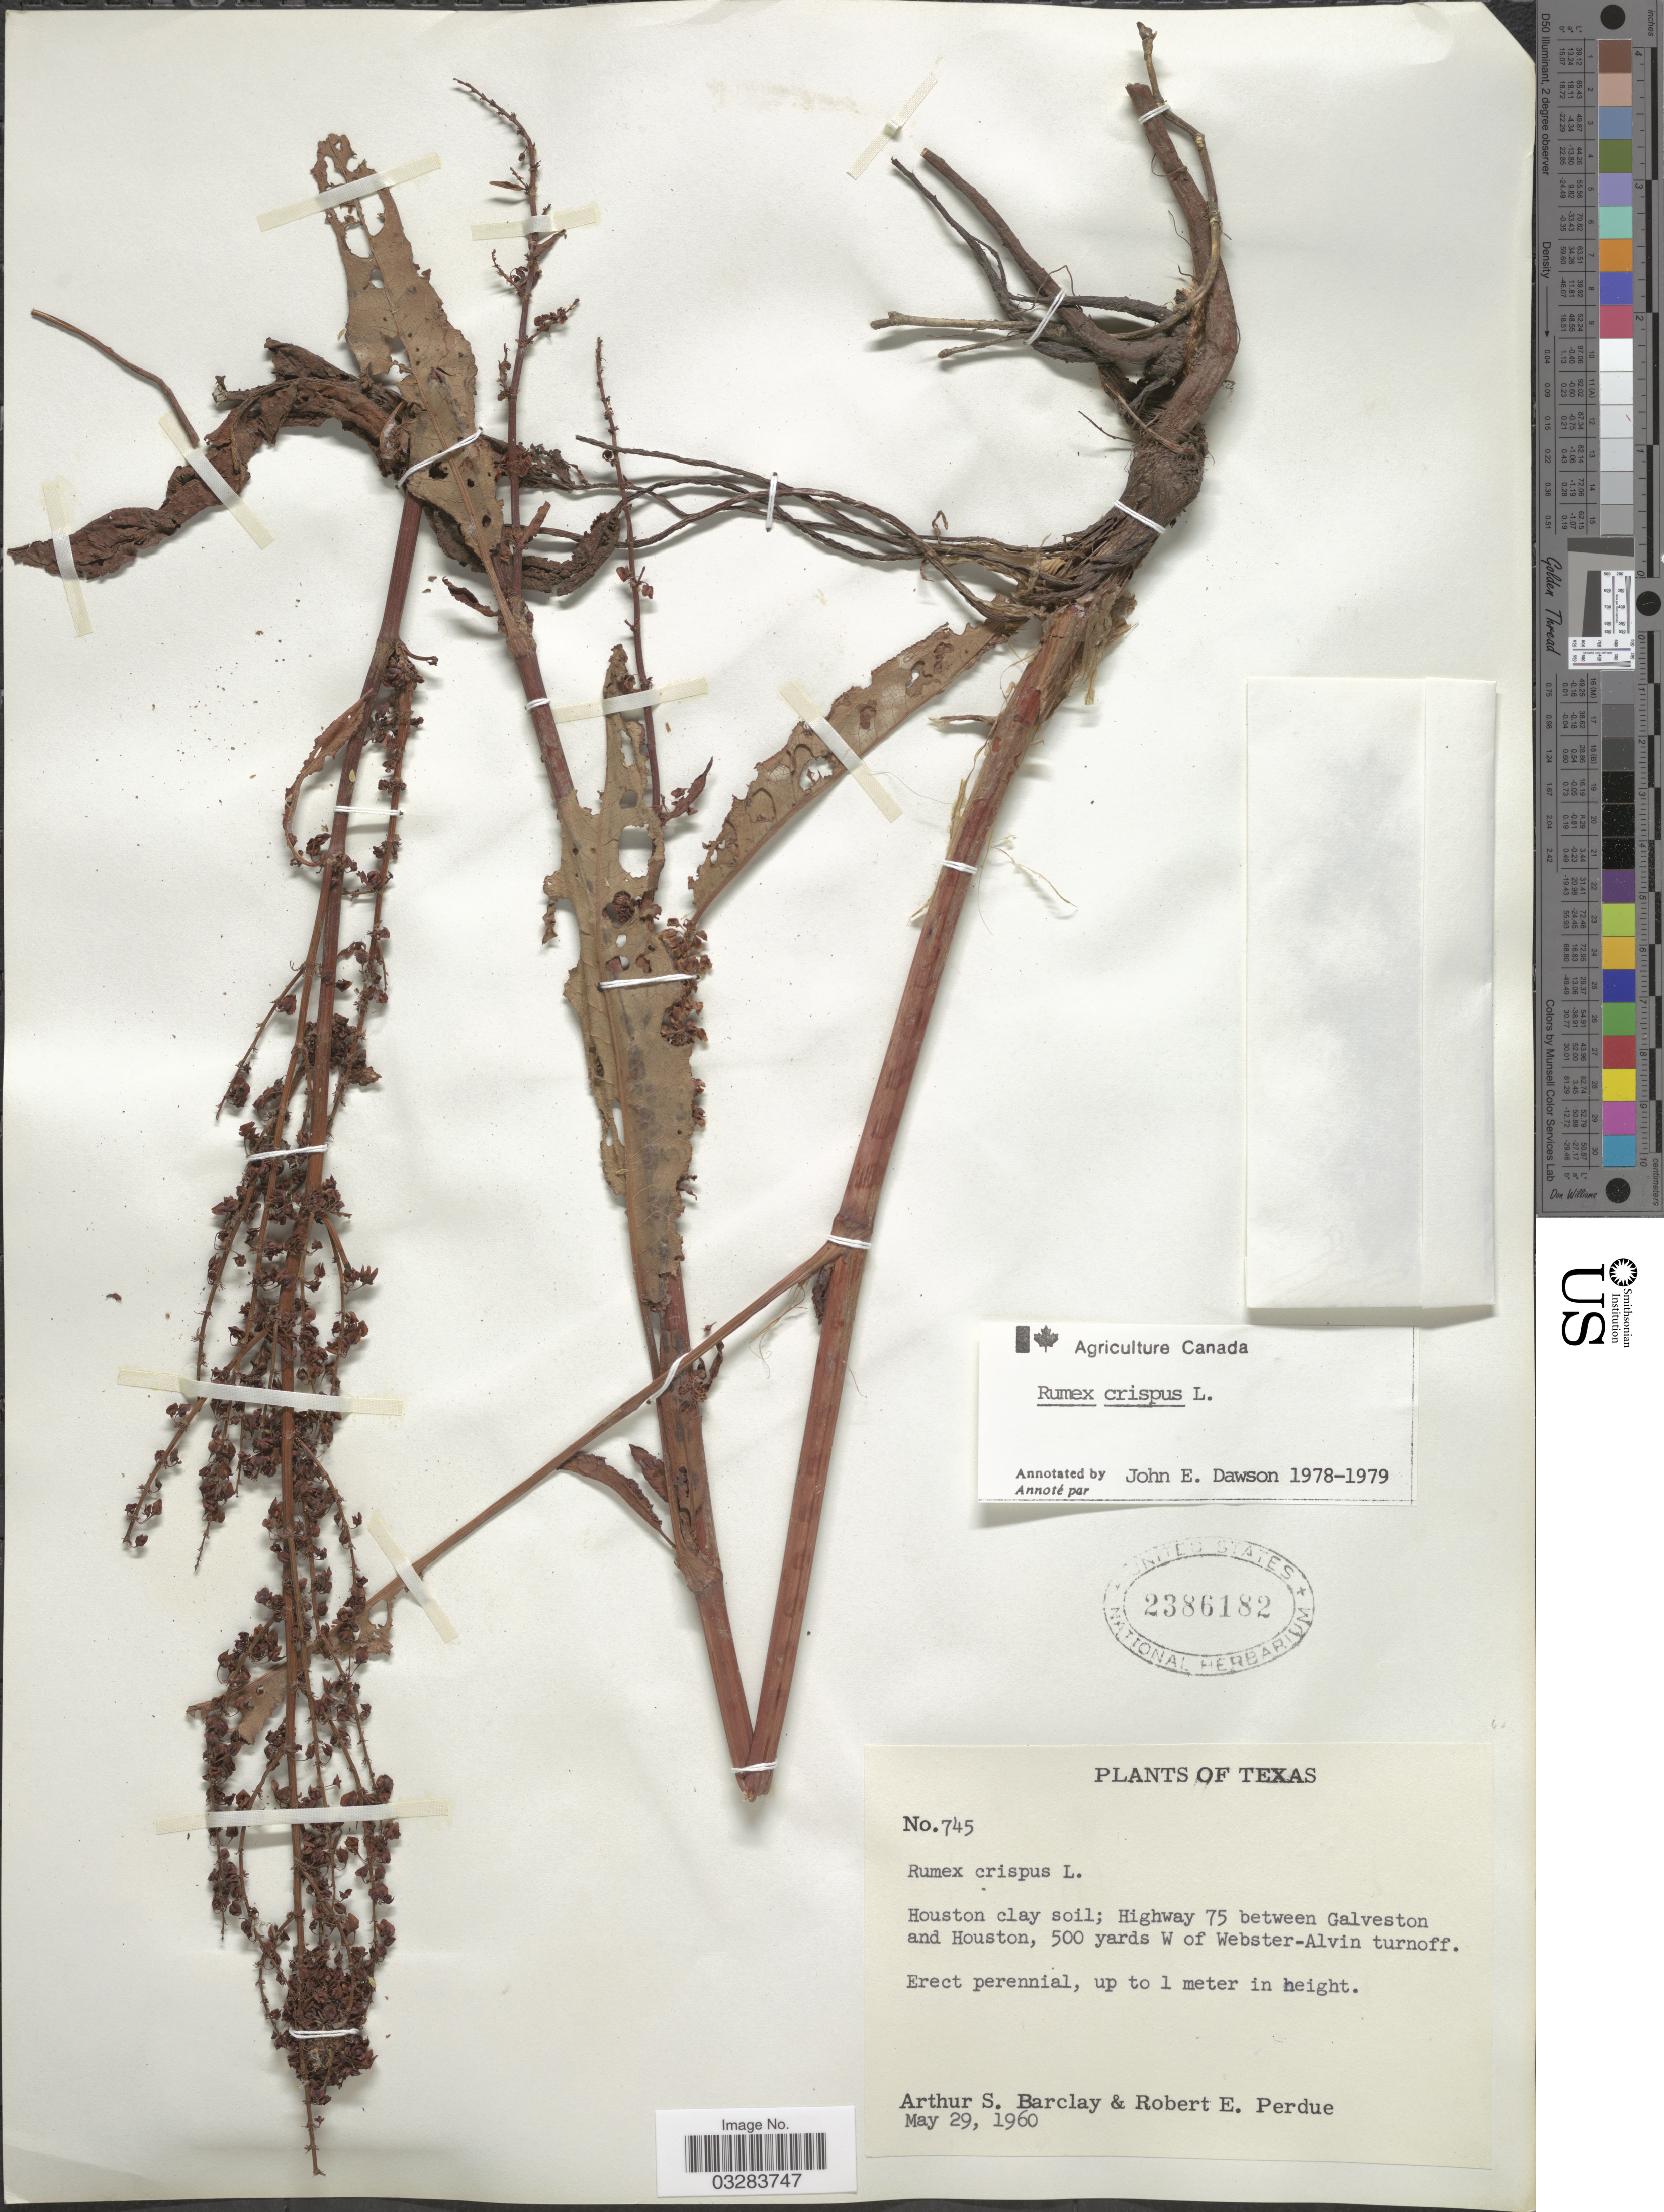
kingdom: Plantae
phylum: Tracheophyta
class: Magnoliopsida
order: Caryophyllales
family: Polygonaceae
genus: Rumex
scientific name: Rumex crispus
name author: L.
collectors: A. S. Barclay & R. E. Perdue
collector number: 745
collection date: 1960-05-29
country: United States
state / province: Texas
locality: Houston clay soil; Highway 75 between Galveston and Houston, 500 yards W of Webster-Alvin turnoff.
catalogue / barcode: US 2386182